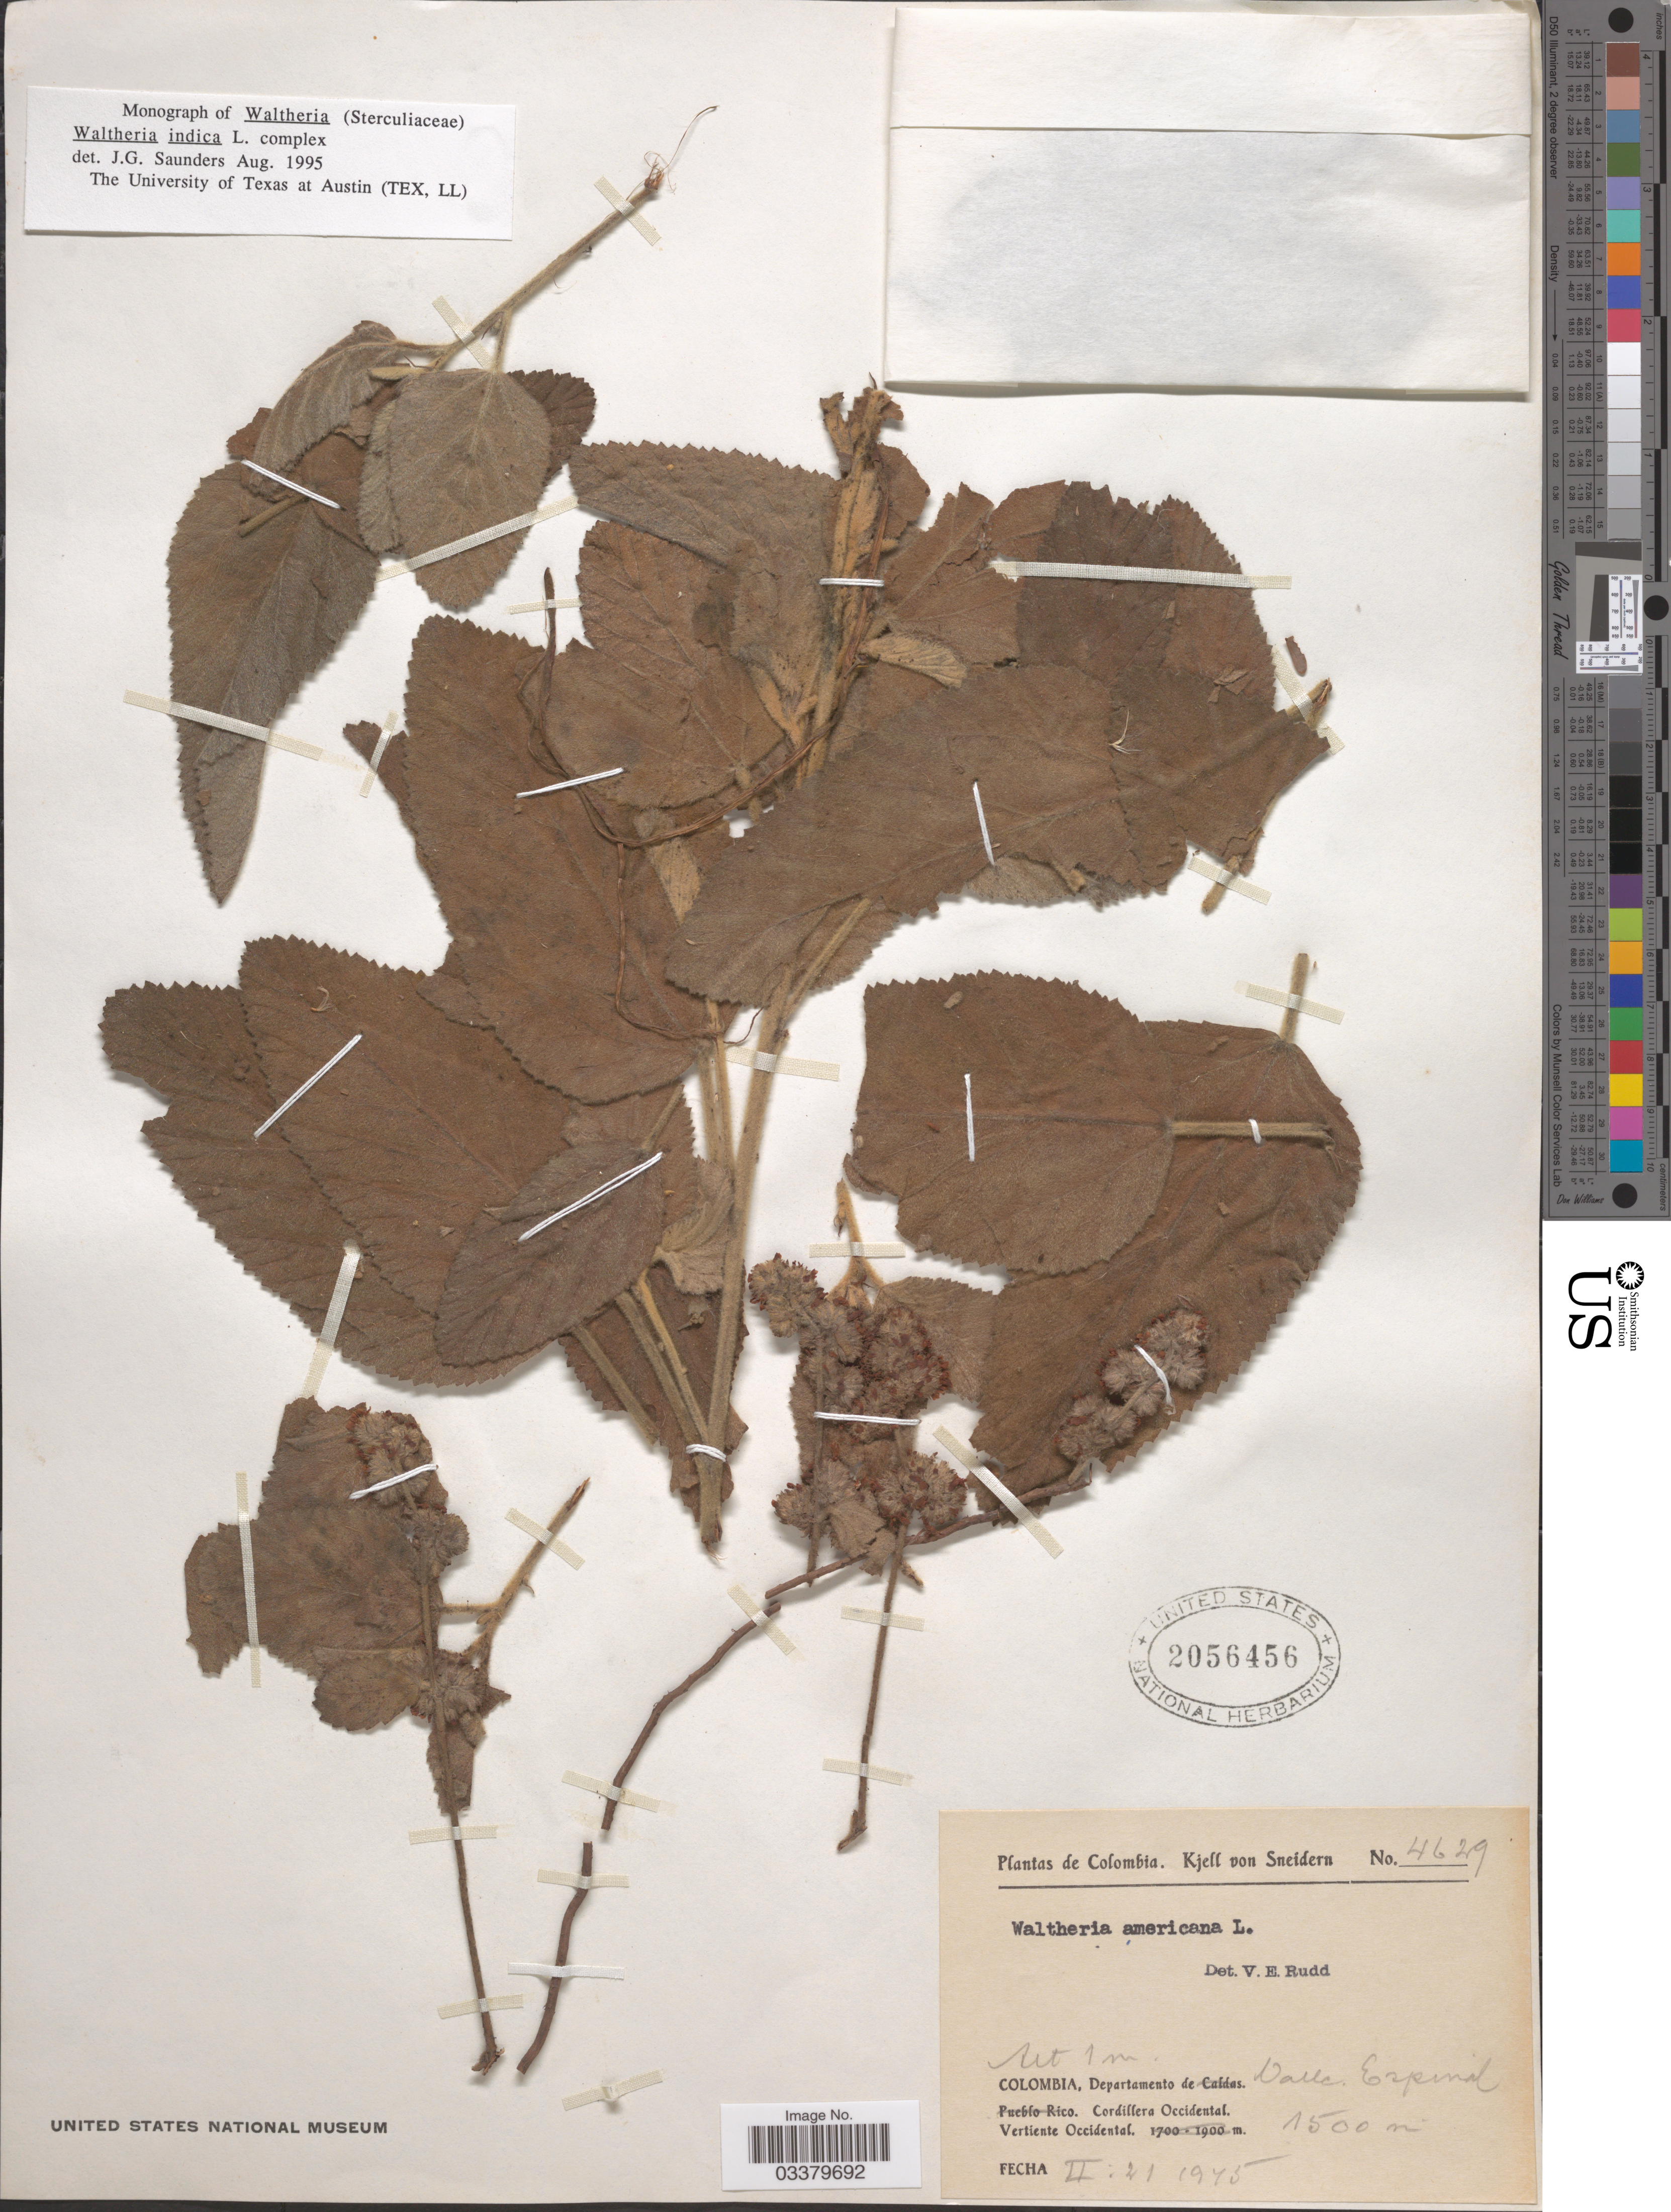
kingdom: Plantae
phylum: Tracheophyta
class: Magnoliopsida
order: Malvales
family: Malvaceae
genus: Waltheria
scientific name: Waltheria indica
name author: L.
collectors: K. von Sneidern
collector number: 4629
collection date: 1945-02-21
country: Colombia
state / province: Valle del Cauca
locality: Departamento de Calle. Espinal. Cordillera Occidental, Vertiente Occidental.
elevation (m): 1500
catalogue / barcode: US 2056456